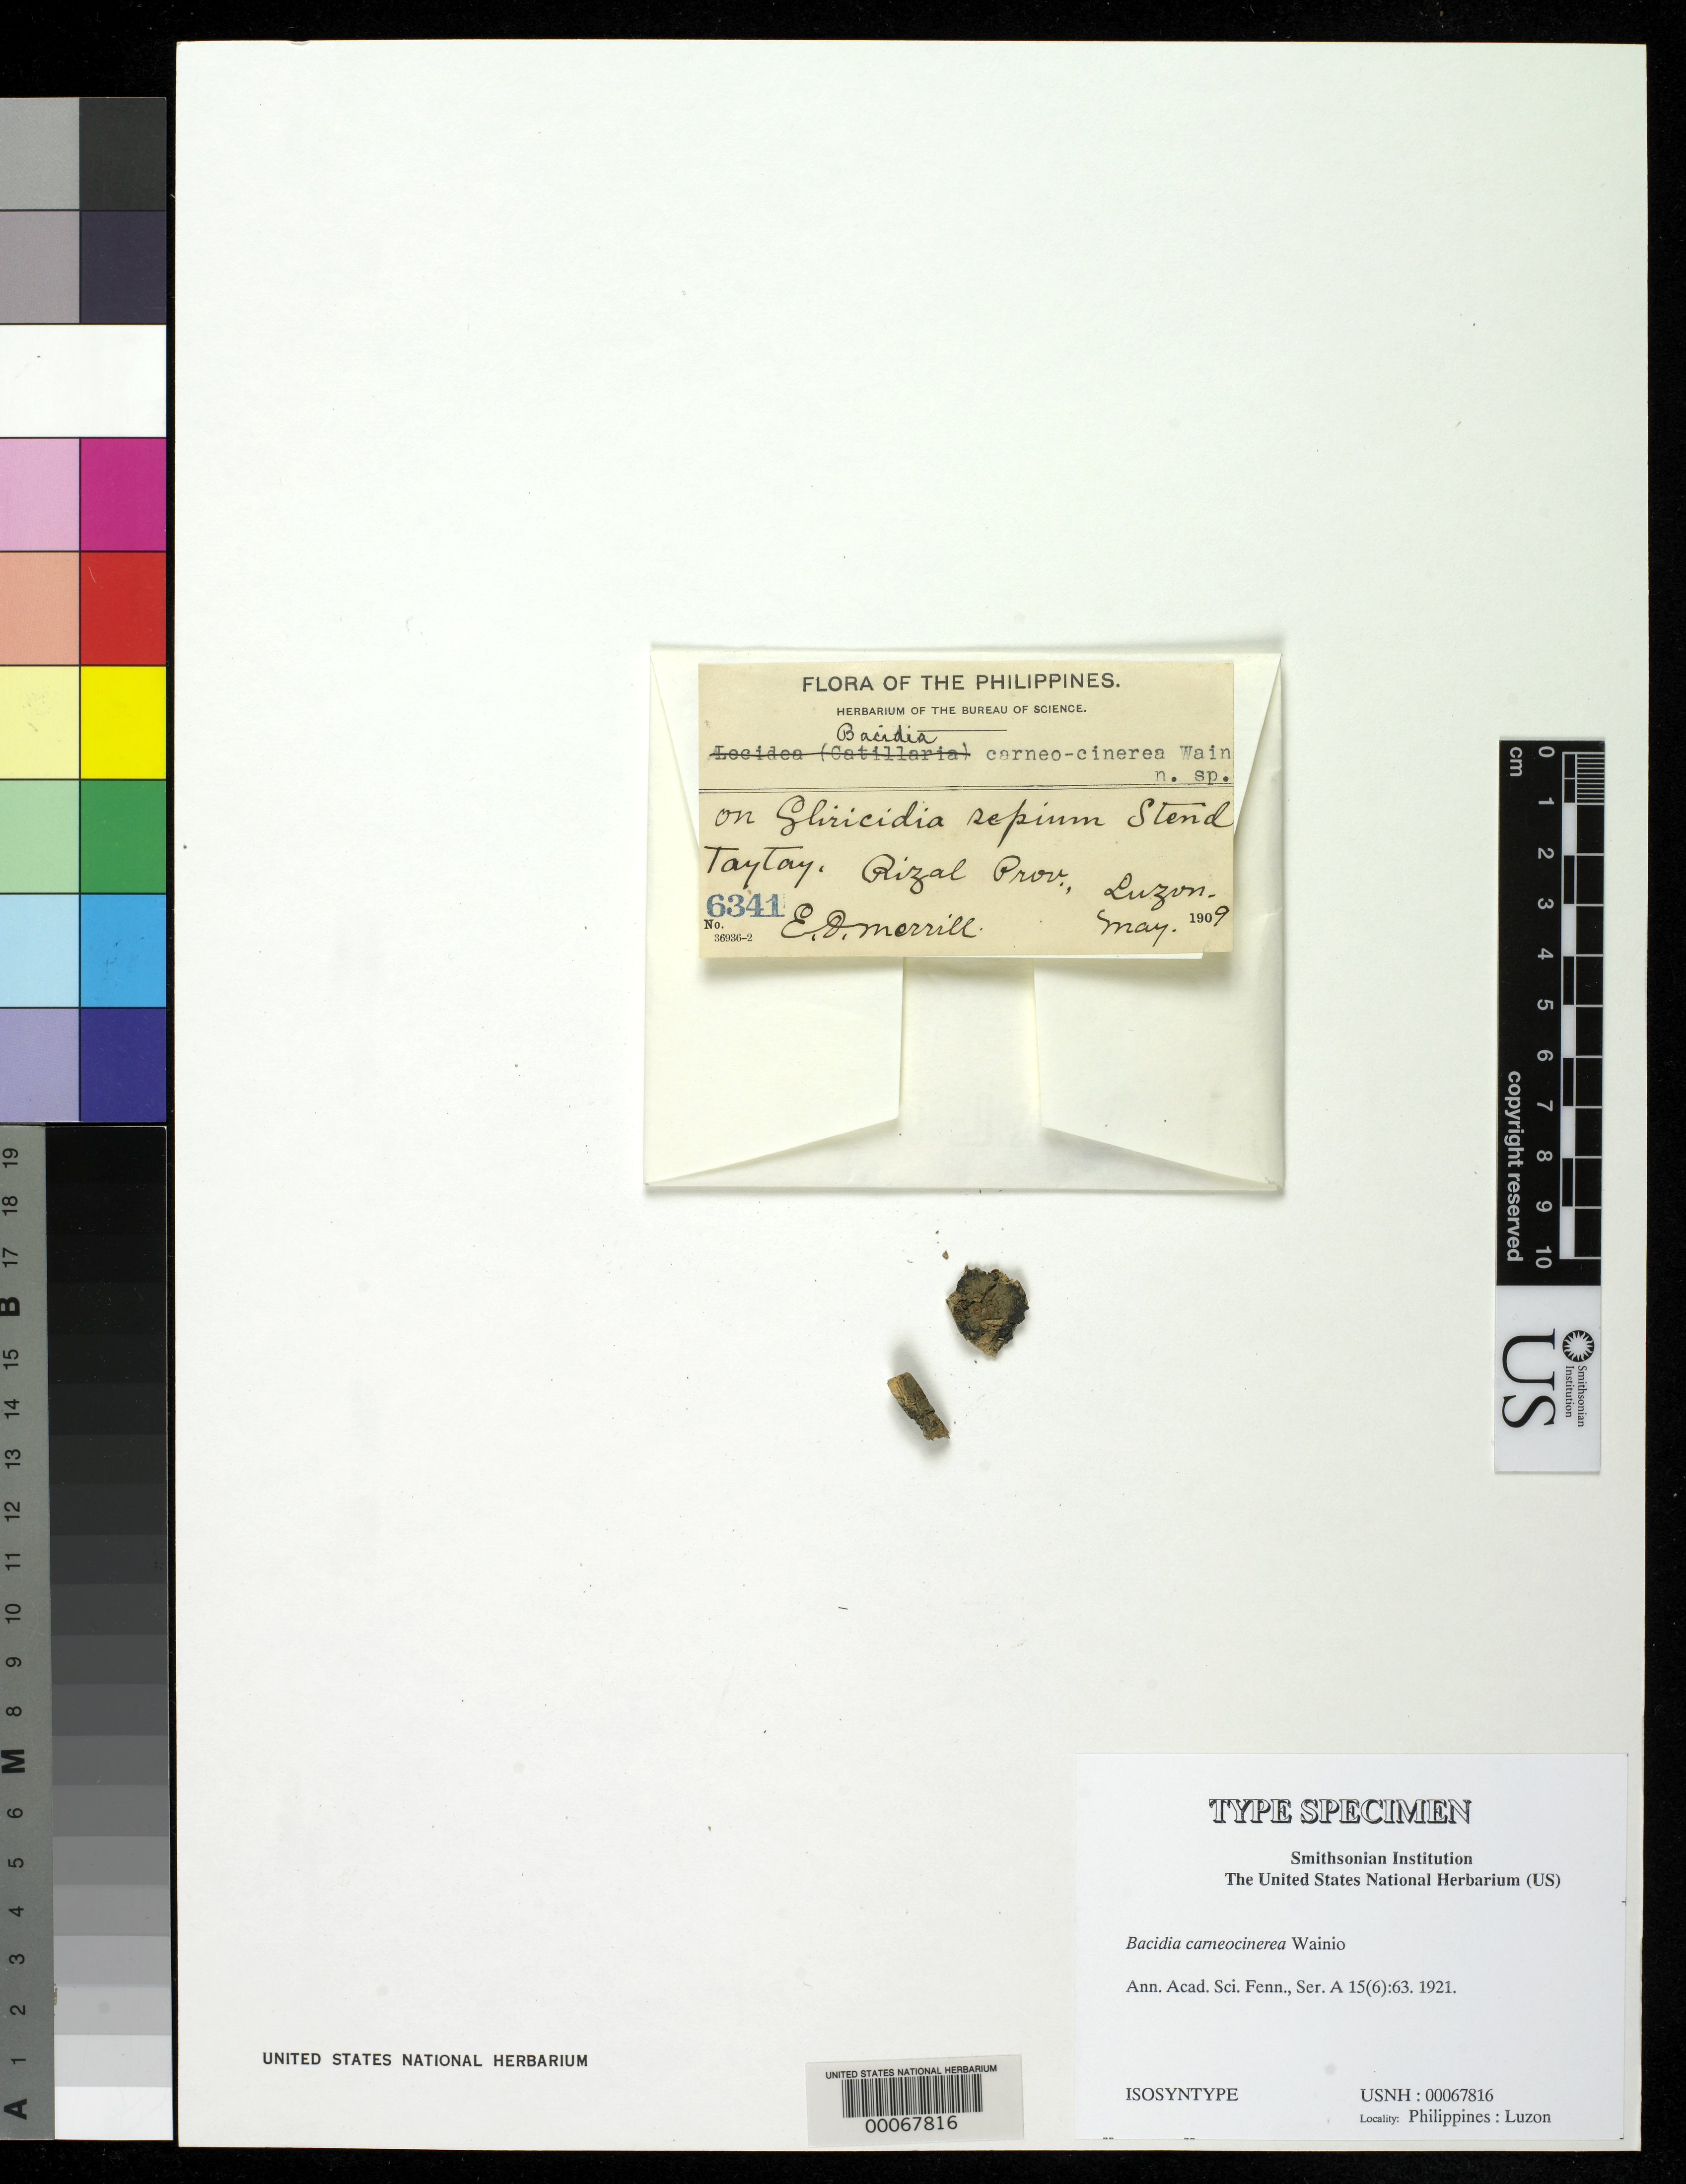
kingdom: Fungi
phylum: Ascomycota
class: Lecanoromycetes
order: Lecanorales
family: Ramalinaceae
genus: Bacidia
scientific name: Bacidia carneocinerea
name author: Vain.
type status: Isosyntype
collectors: E. D. Merrill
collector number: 6341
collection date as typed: May 1909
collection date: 1909-05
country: Philippines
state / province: Mimaropa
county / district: Palawan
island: Luzon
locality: Taytay.